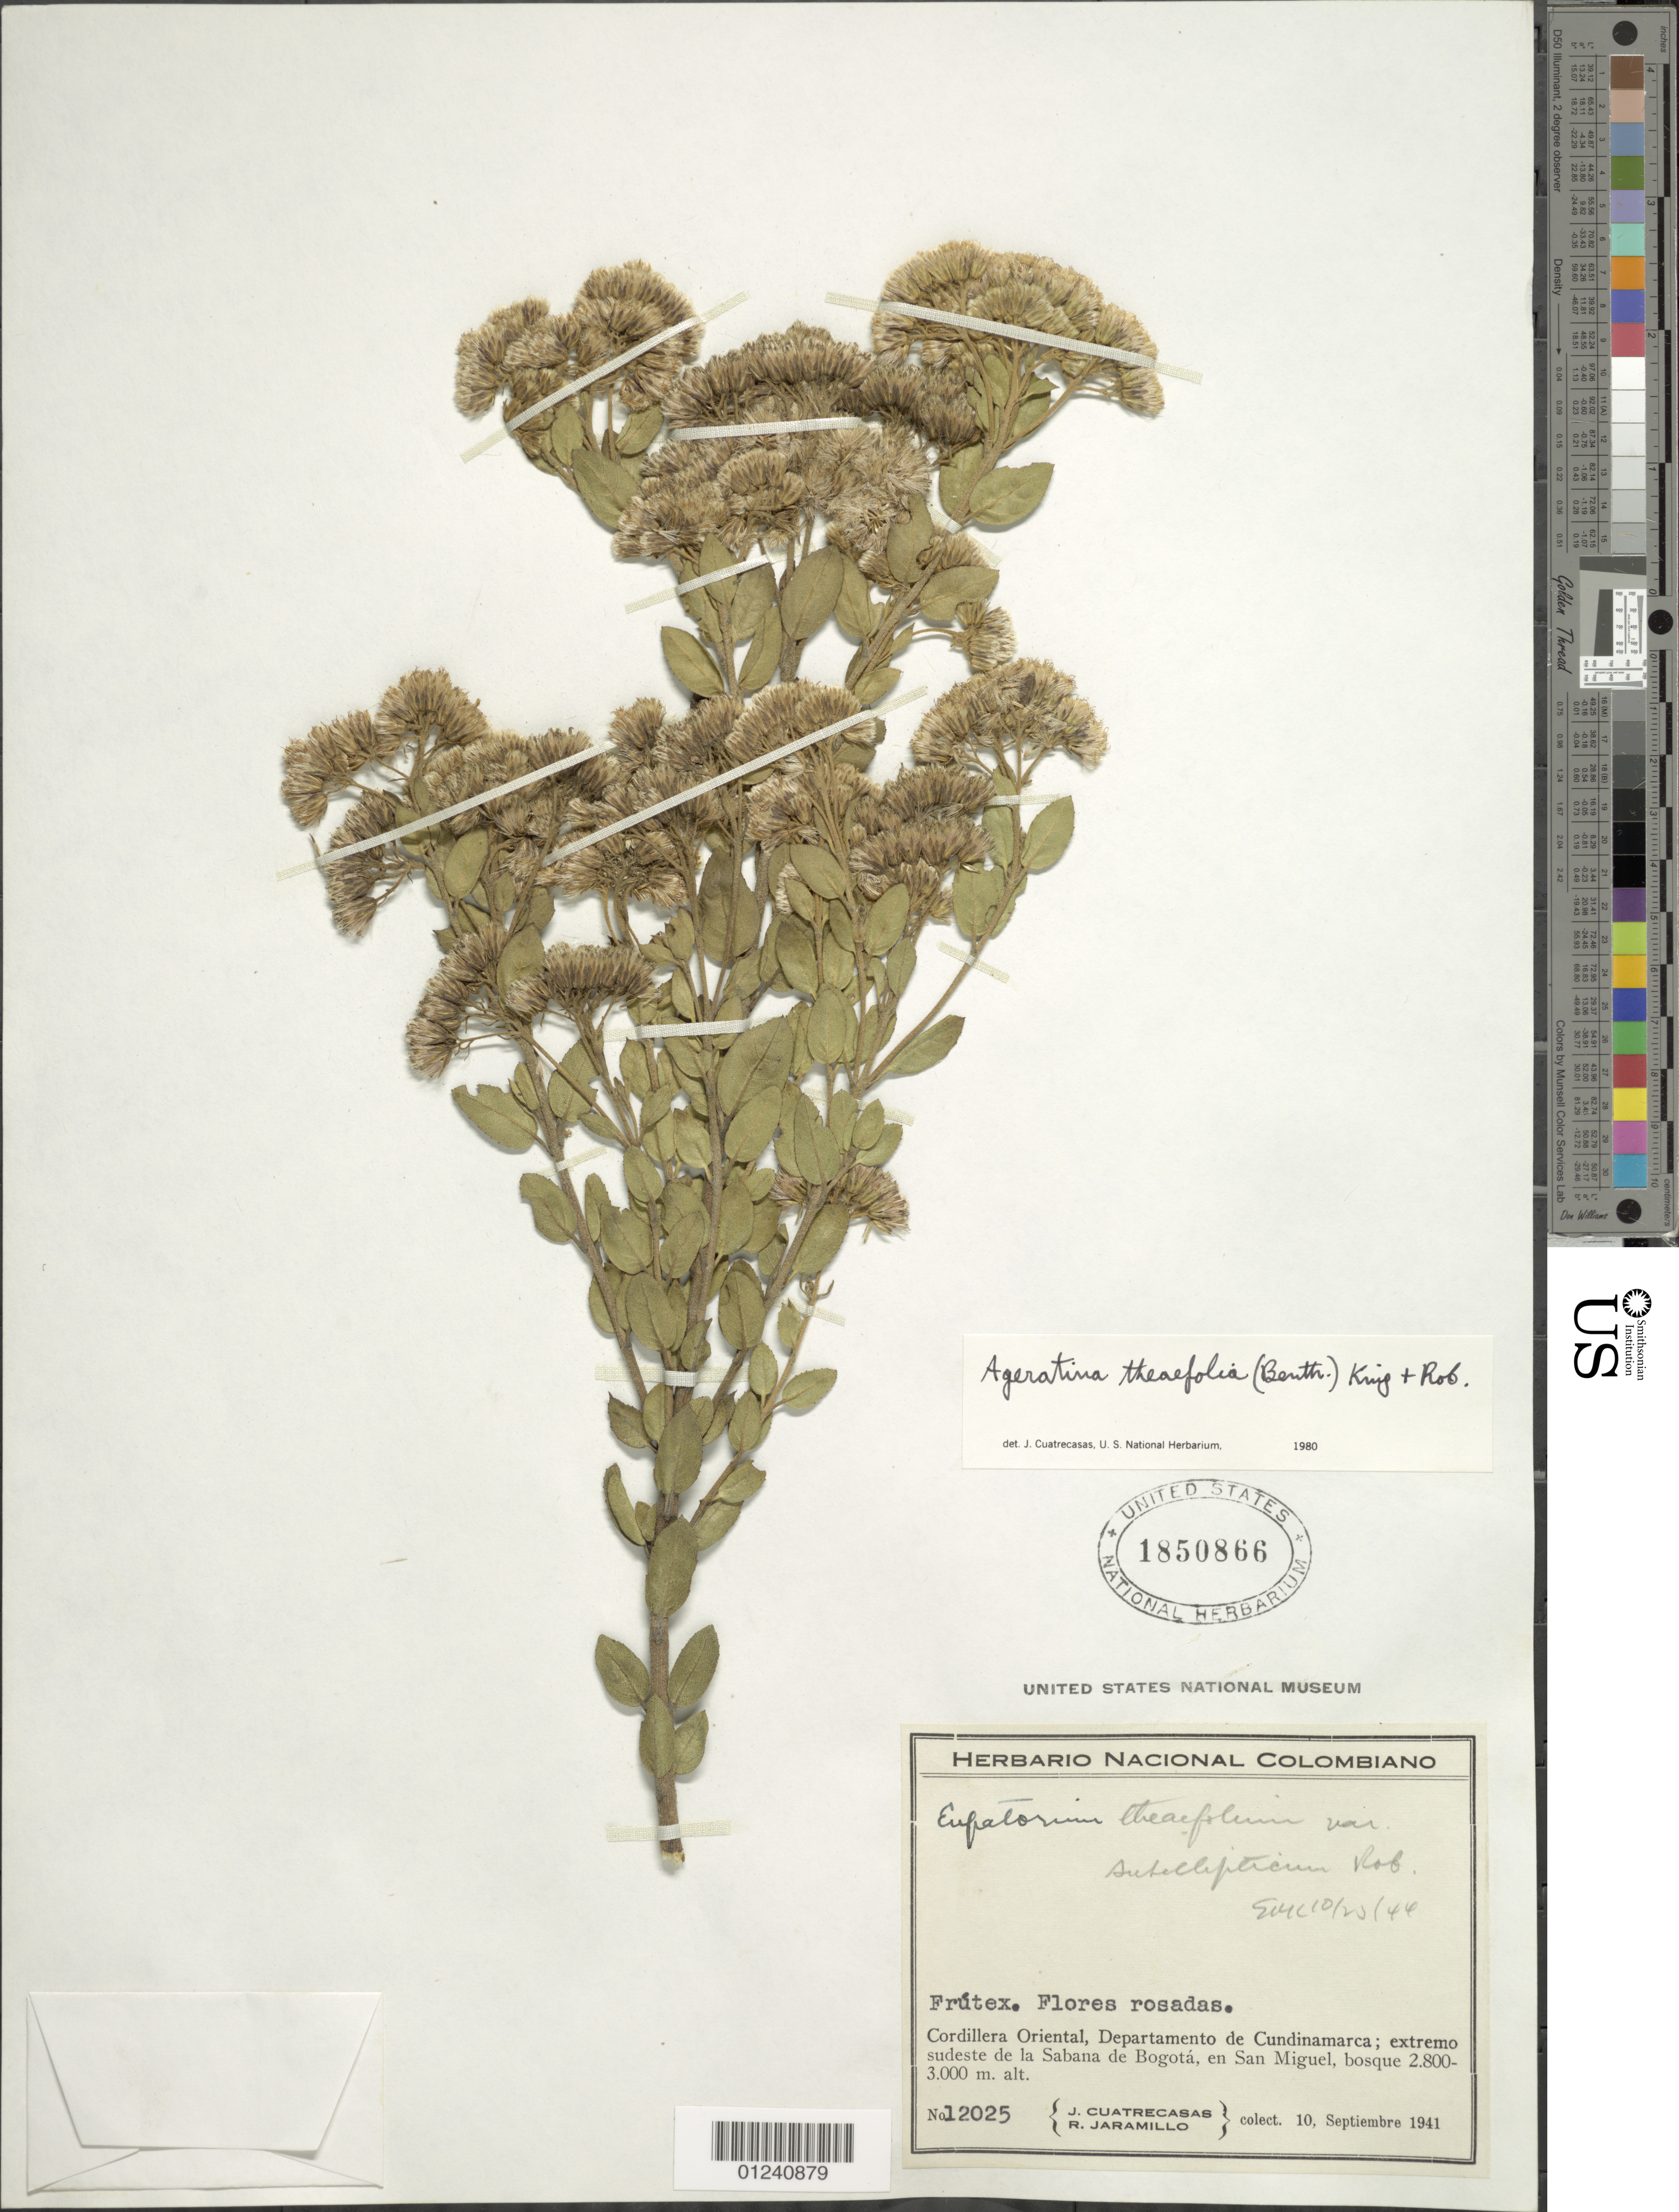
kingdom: Plantae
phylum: Tracheophyta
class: Magnoliopsida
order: Asterales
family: Asteraceae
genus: Ageratina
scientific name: Ageratina theaefolia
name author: (Benth.) R.M. King & H. Rob.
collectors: J. Cuatrecasas & R. Jaramillo M.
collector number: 12025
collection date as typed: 10 Sep 1941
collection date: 1941-09-10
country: Colombia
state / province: Cundinamarca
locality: Cordillera Oriental, extremo Sudeste de La Sabana de Bogota, en San Miquel.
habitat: bosque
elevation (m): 2800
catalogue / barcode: US 1850866